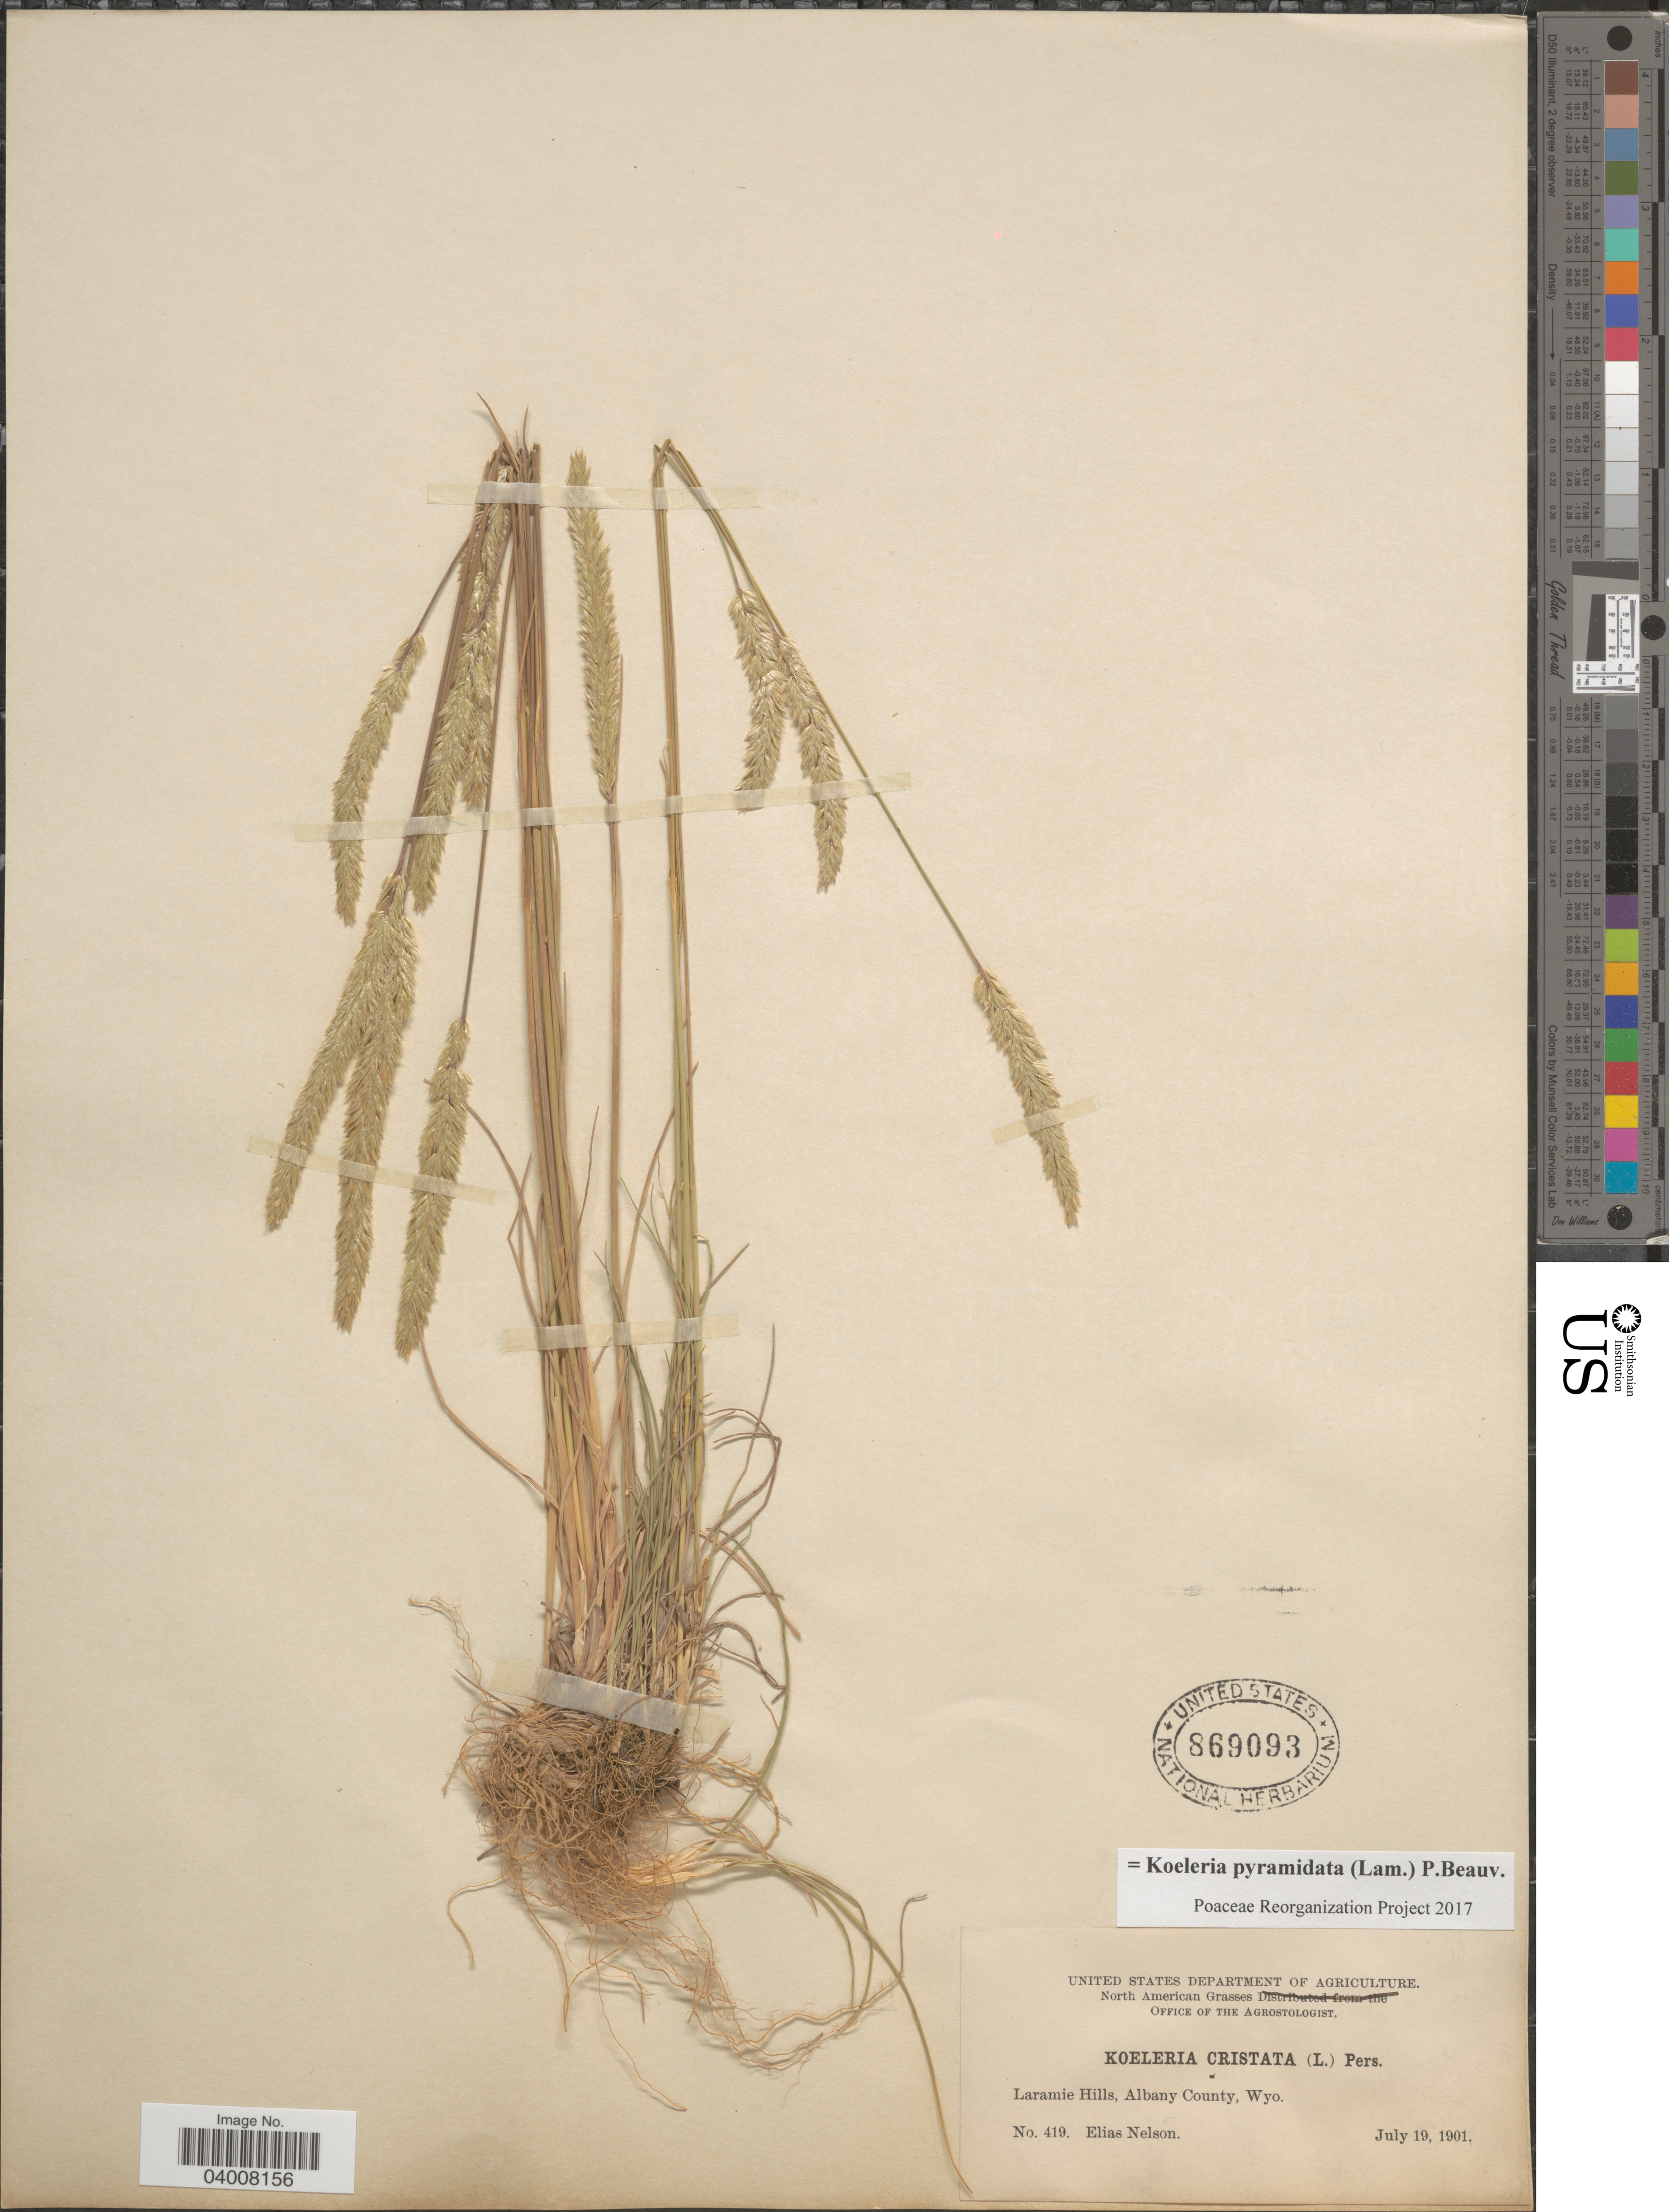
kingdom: Plantae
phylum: Tracheophyta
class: Liliopsida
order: Poales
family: Poaceae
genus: Koeleria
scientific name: Koeleria pyramidata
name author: (Lam.) P. Beauv.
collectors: E. Nelson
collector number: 419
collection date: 1901-07-19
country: United States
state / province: Wyoming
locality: Laramie Hills, Albany County.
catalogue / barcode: US 869093